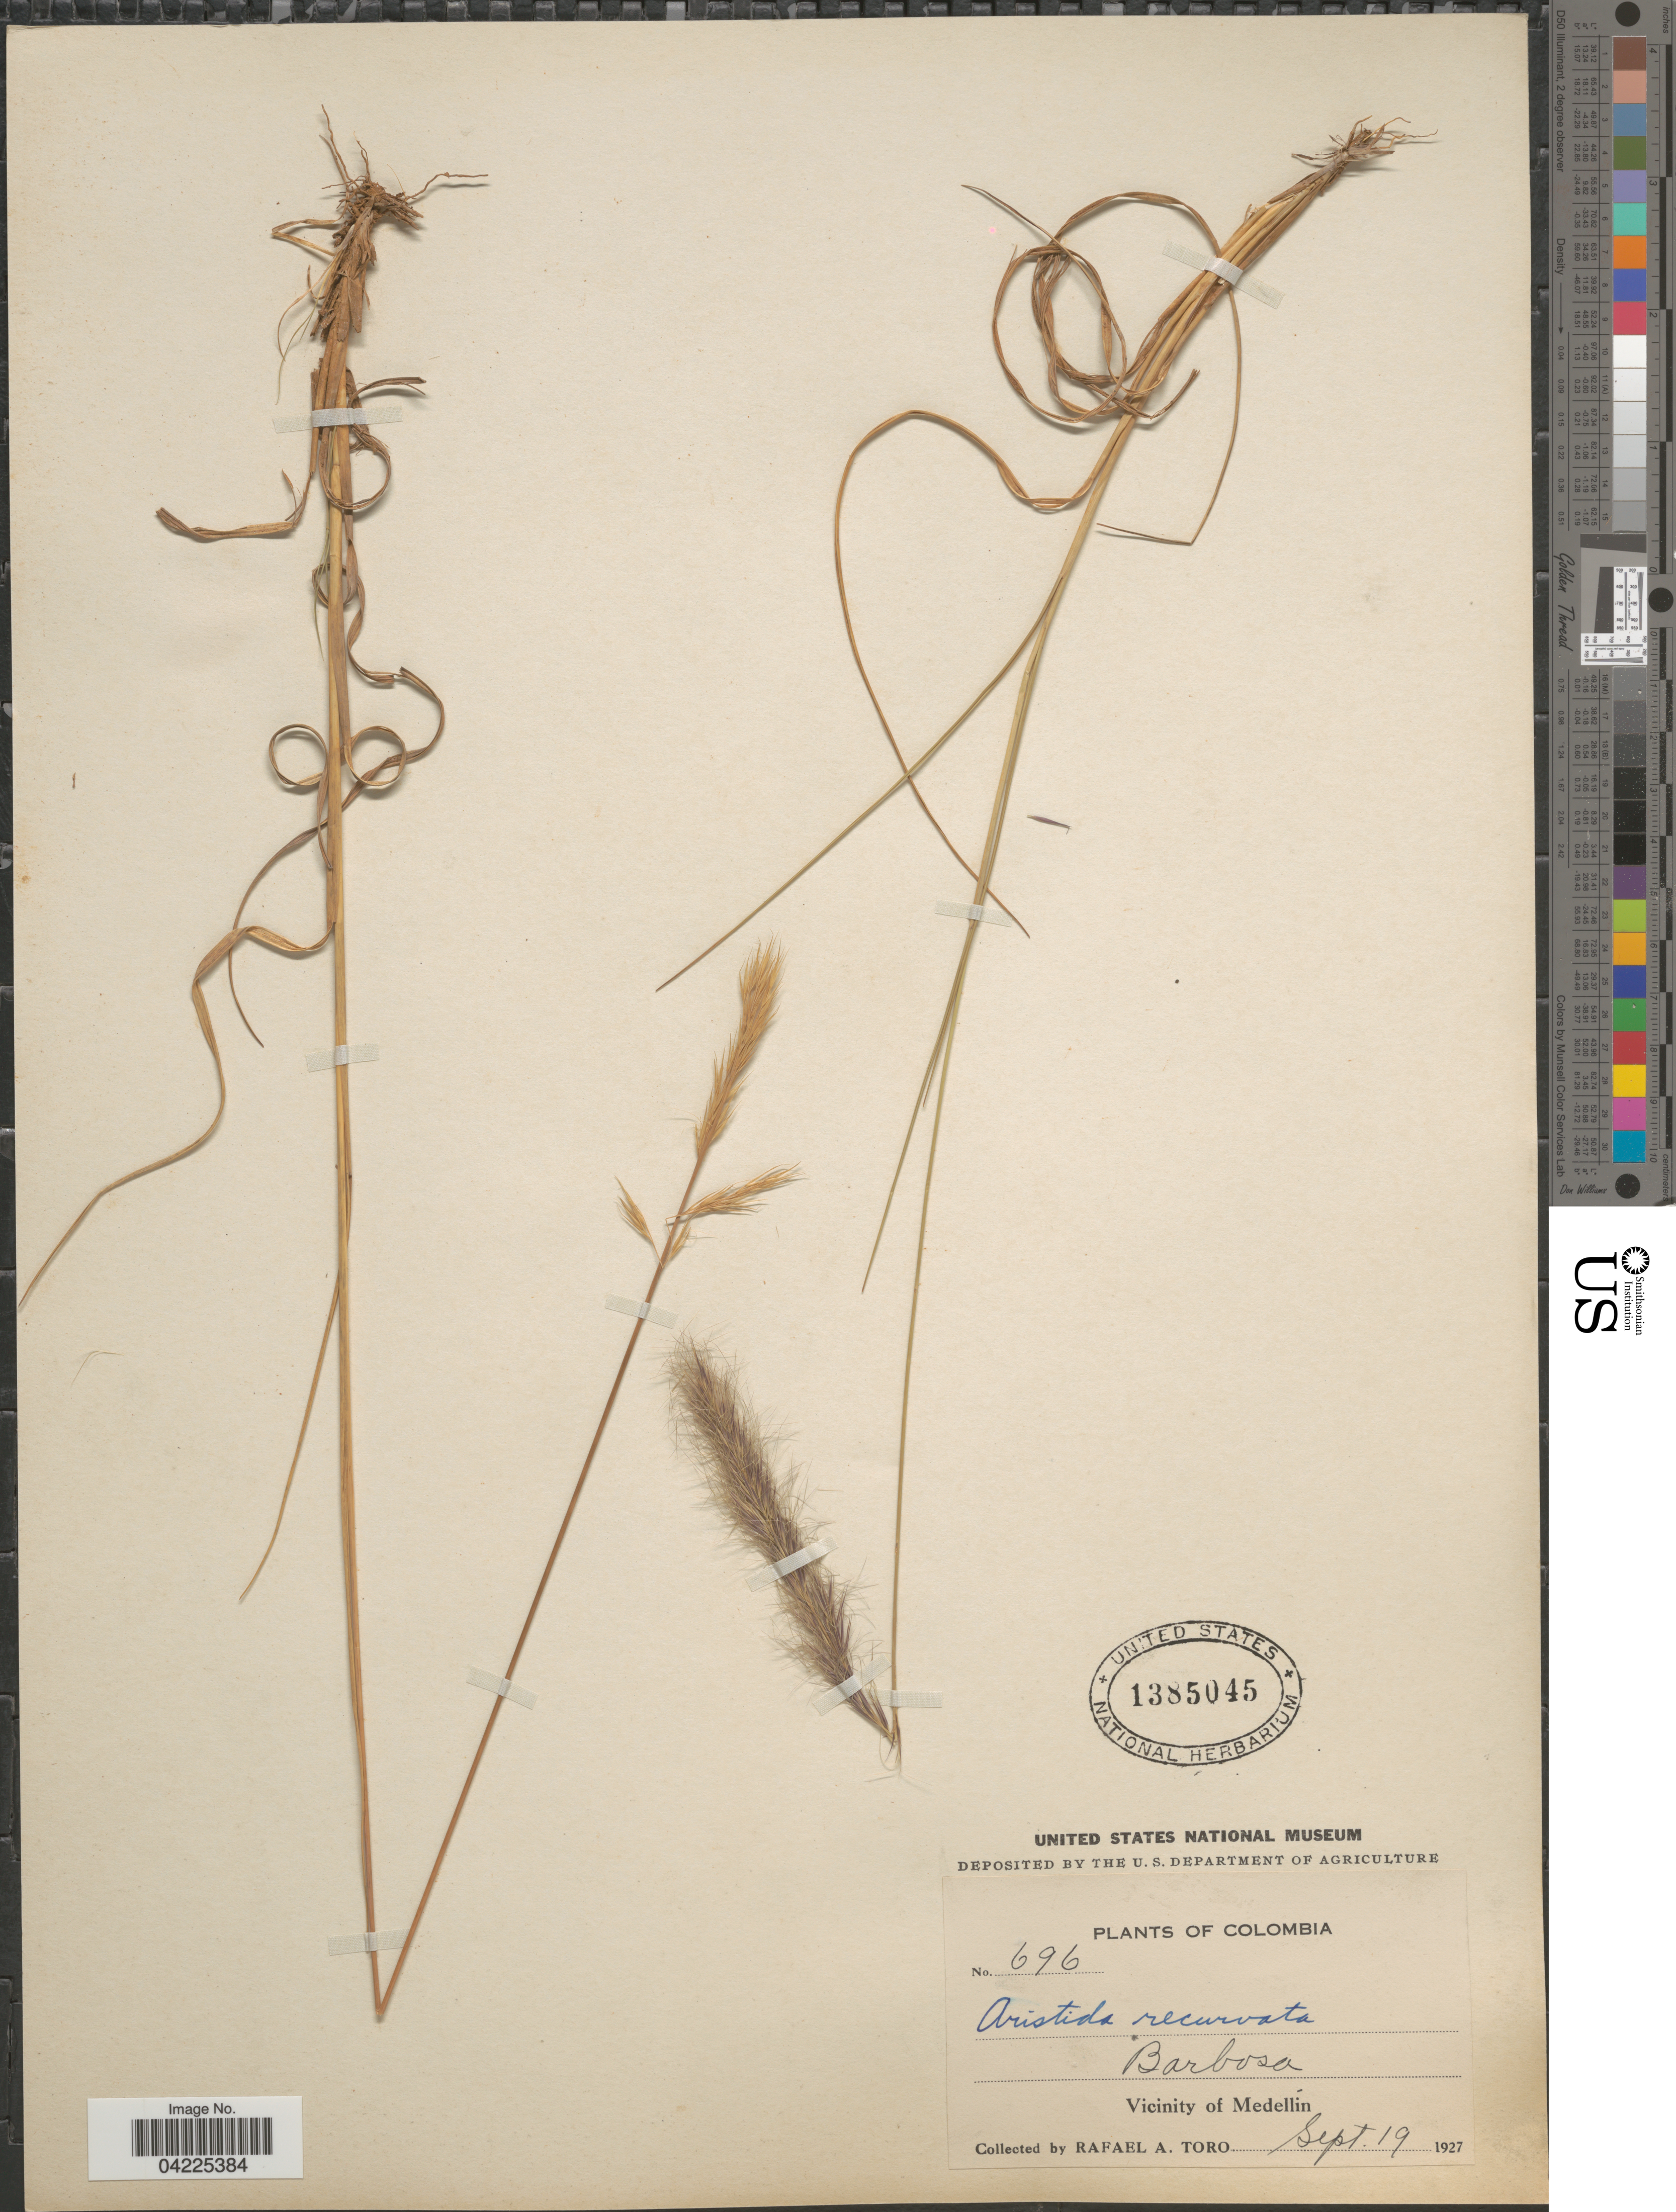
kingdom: Plantae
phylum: Tracheophyta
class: Liliopsida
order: Poales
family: Poaceae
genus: Aristida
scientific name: Aristida recurvata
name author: Kunth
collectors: R. A. Toro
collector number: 696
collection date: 1927-09-19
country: Colombia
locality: Barbosa. Vicinity of Medellin.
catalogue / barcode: US 1385045